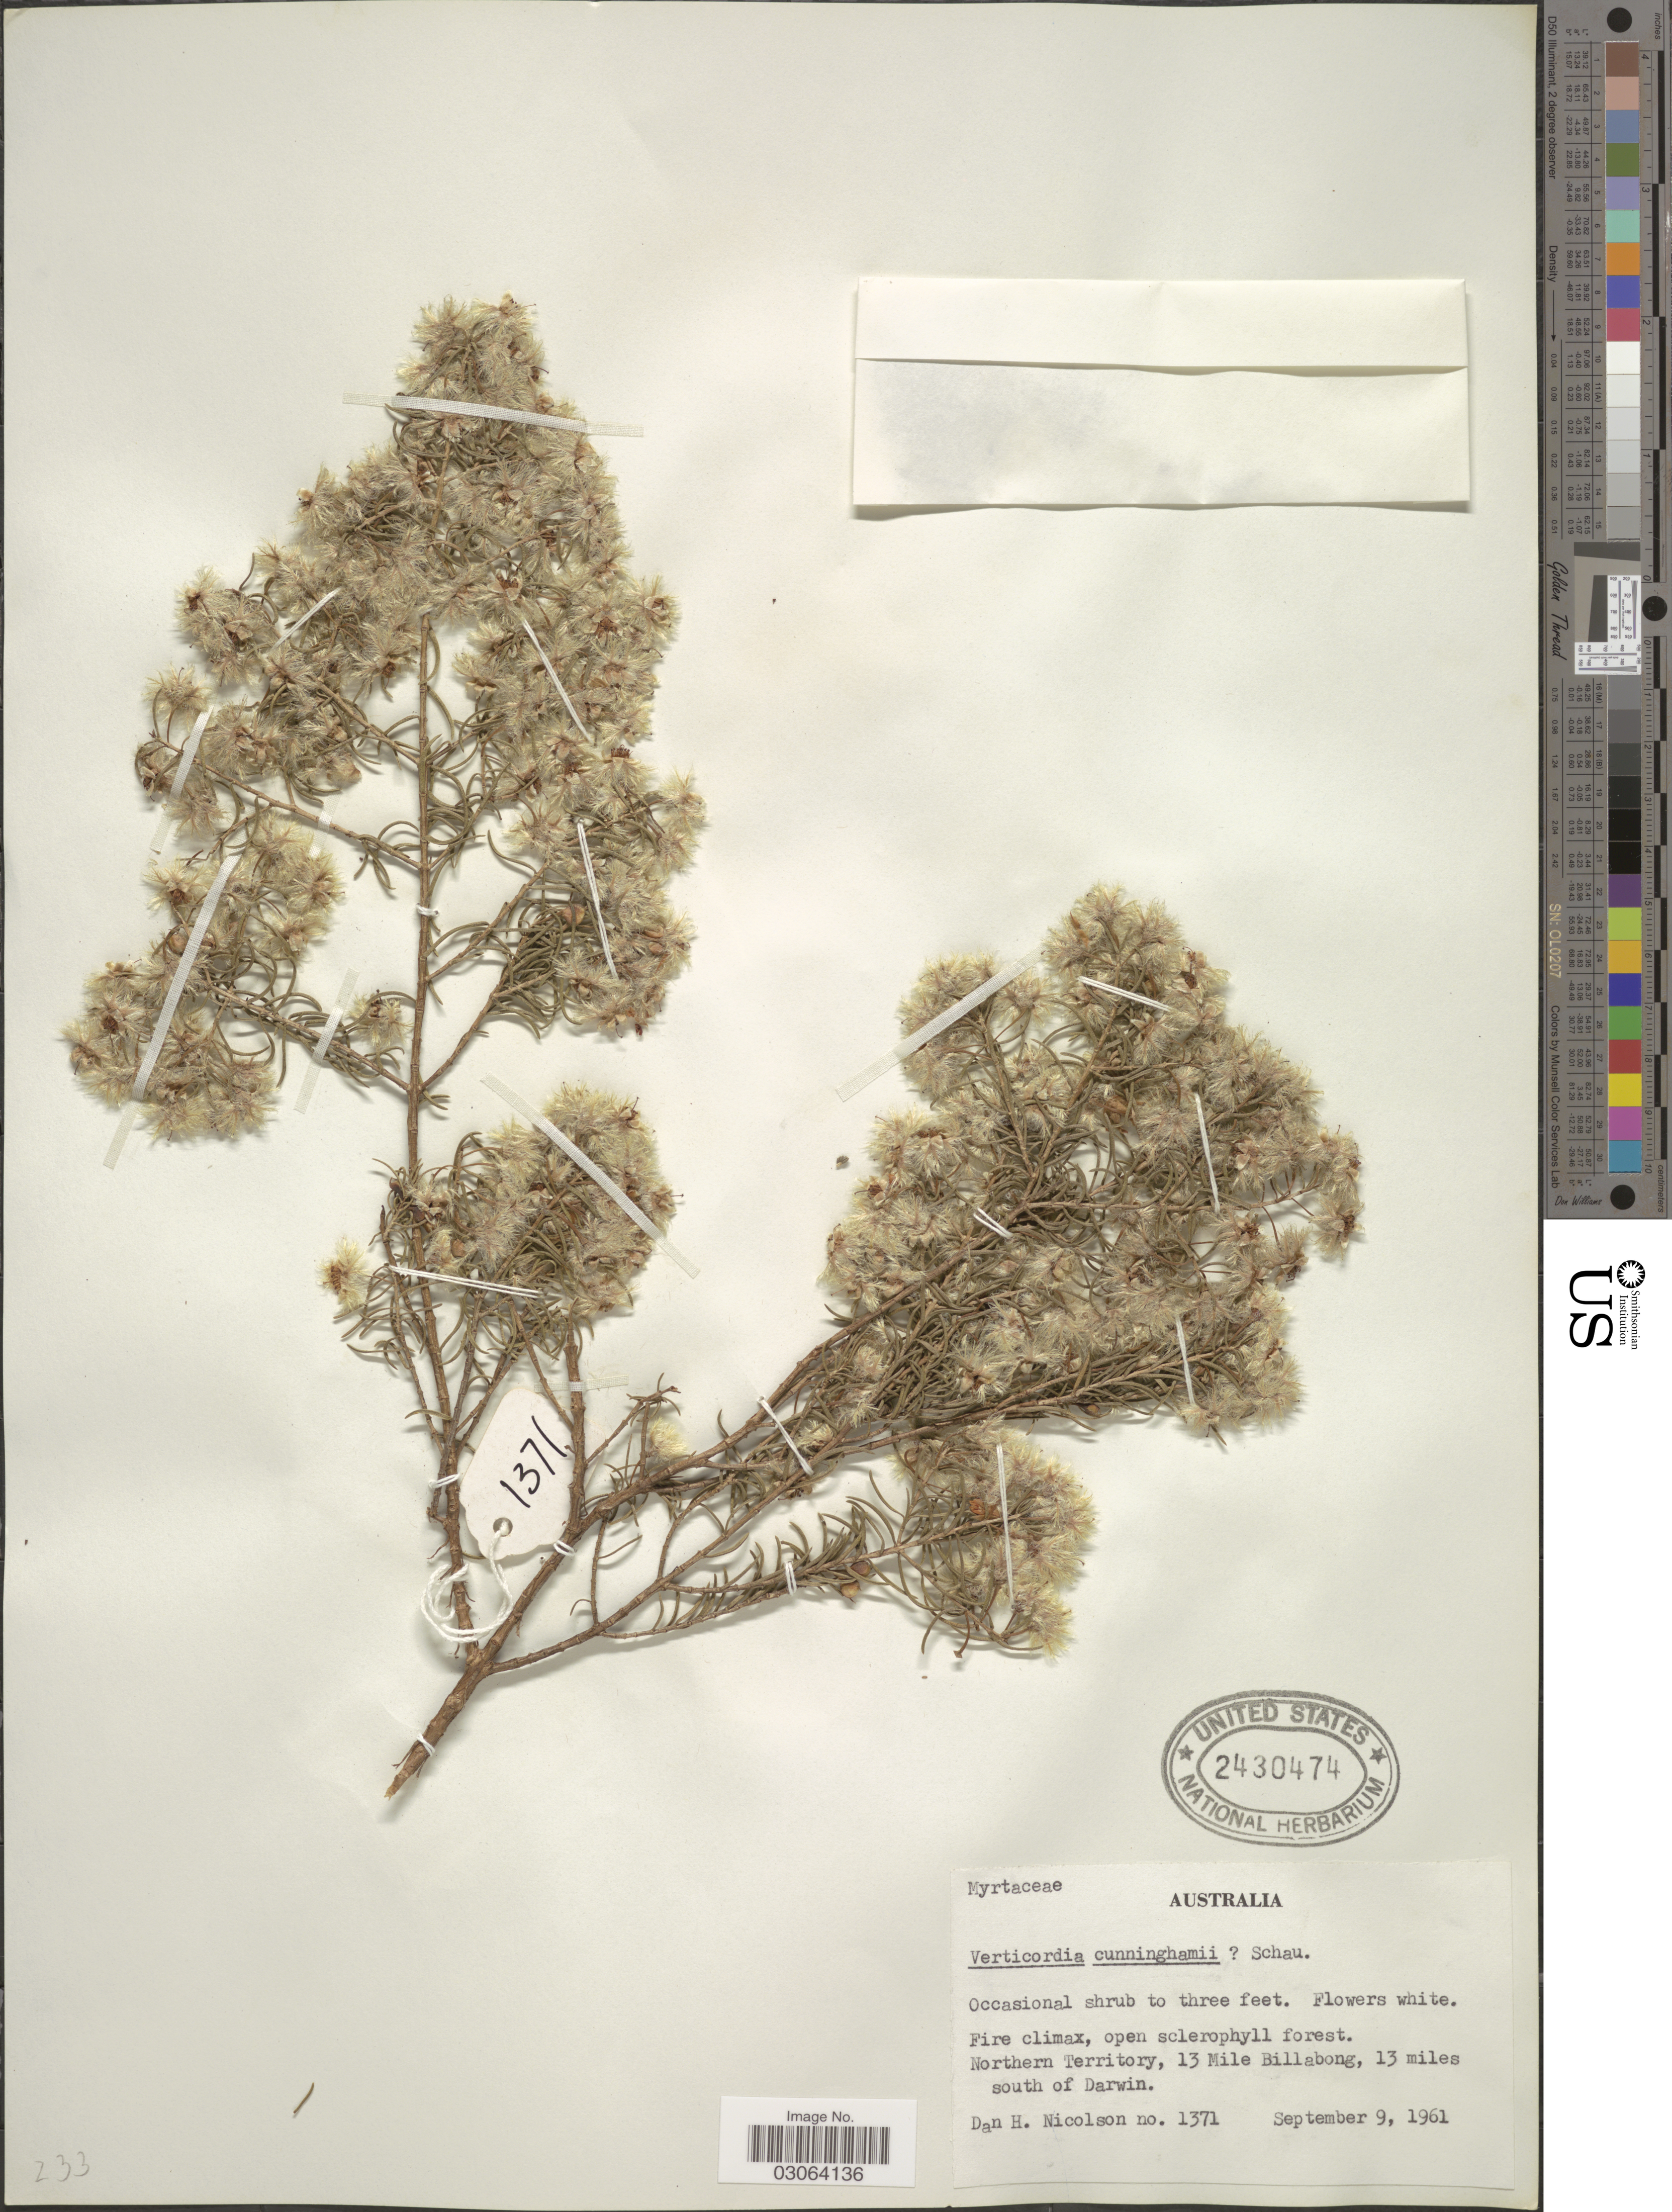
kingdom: Plantae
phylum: Tracheophyta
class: Magnoliopsida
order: Myrtales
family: Myrtaceae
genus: Verticordia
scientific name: Verticordia cunninghamii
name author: Schauer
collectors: D. H. Nicolson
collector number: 1371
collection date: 1961-09-09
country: Australia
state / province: Northern Territory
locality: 13 Mile Billabong, 13 miles south of Darwin.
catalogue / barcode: US 2430474